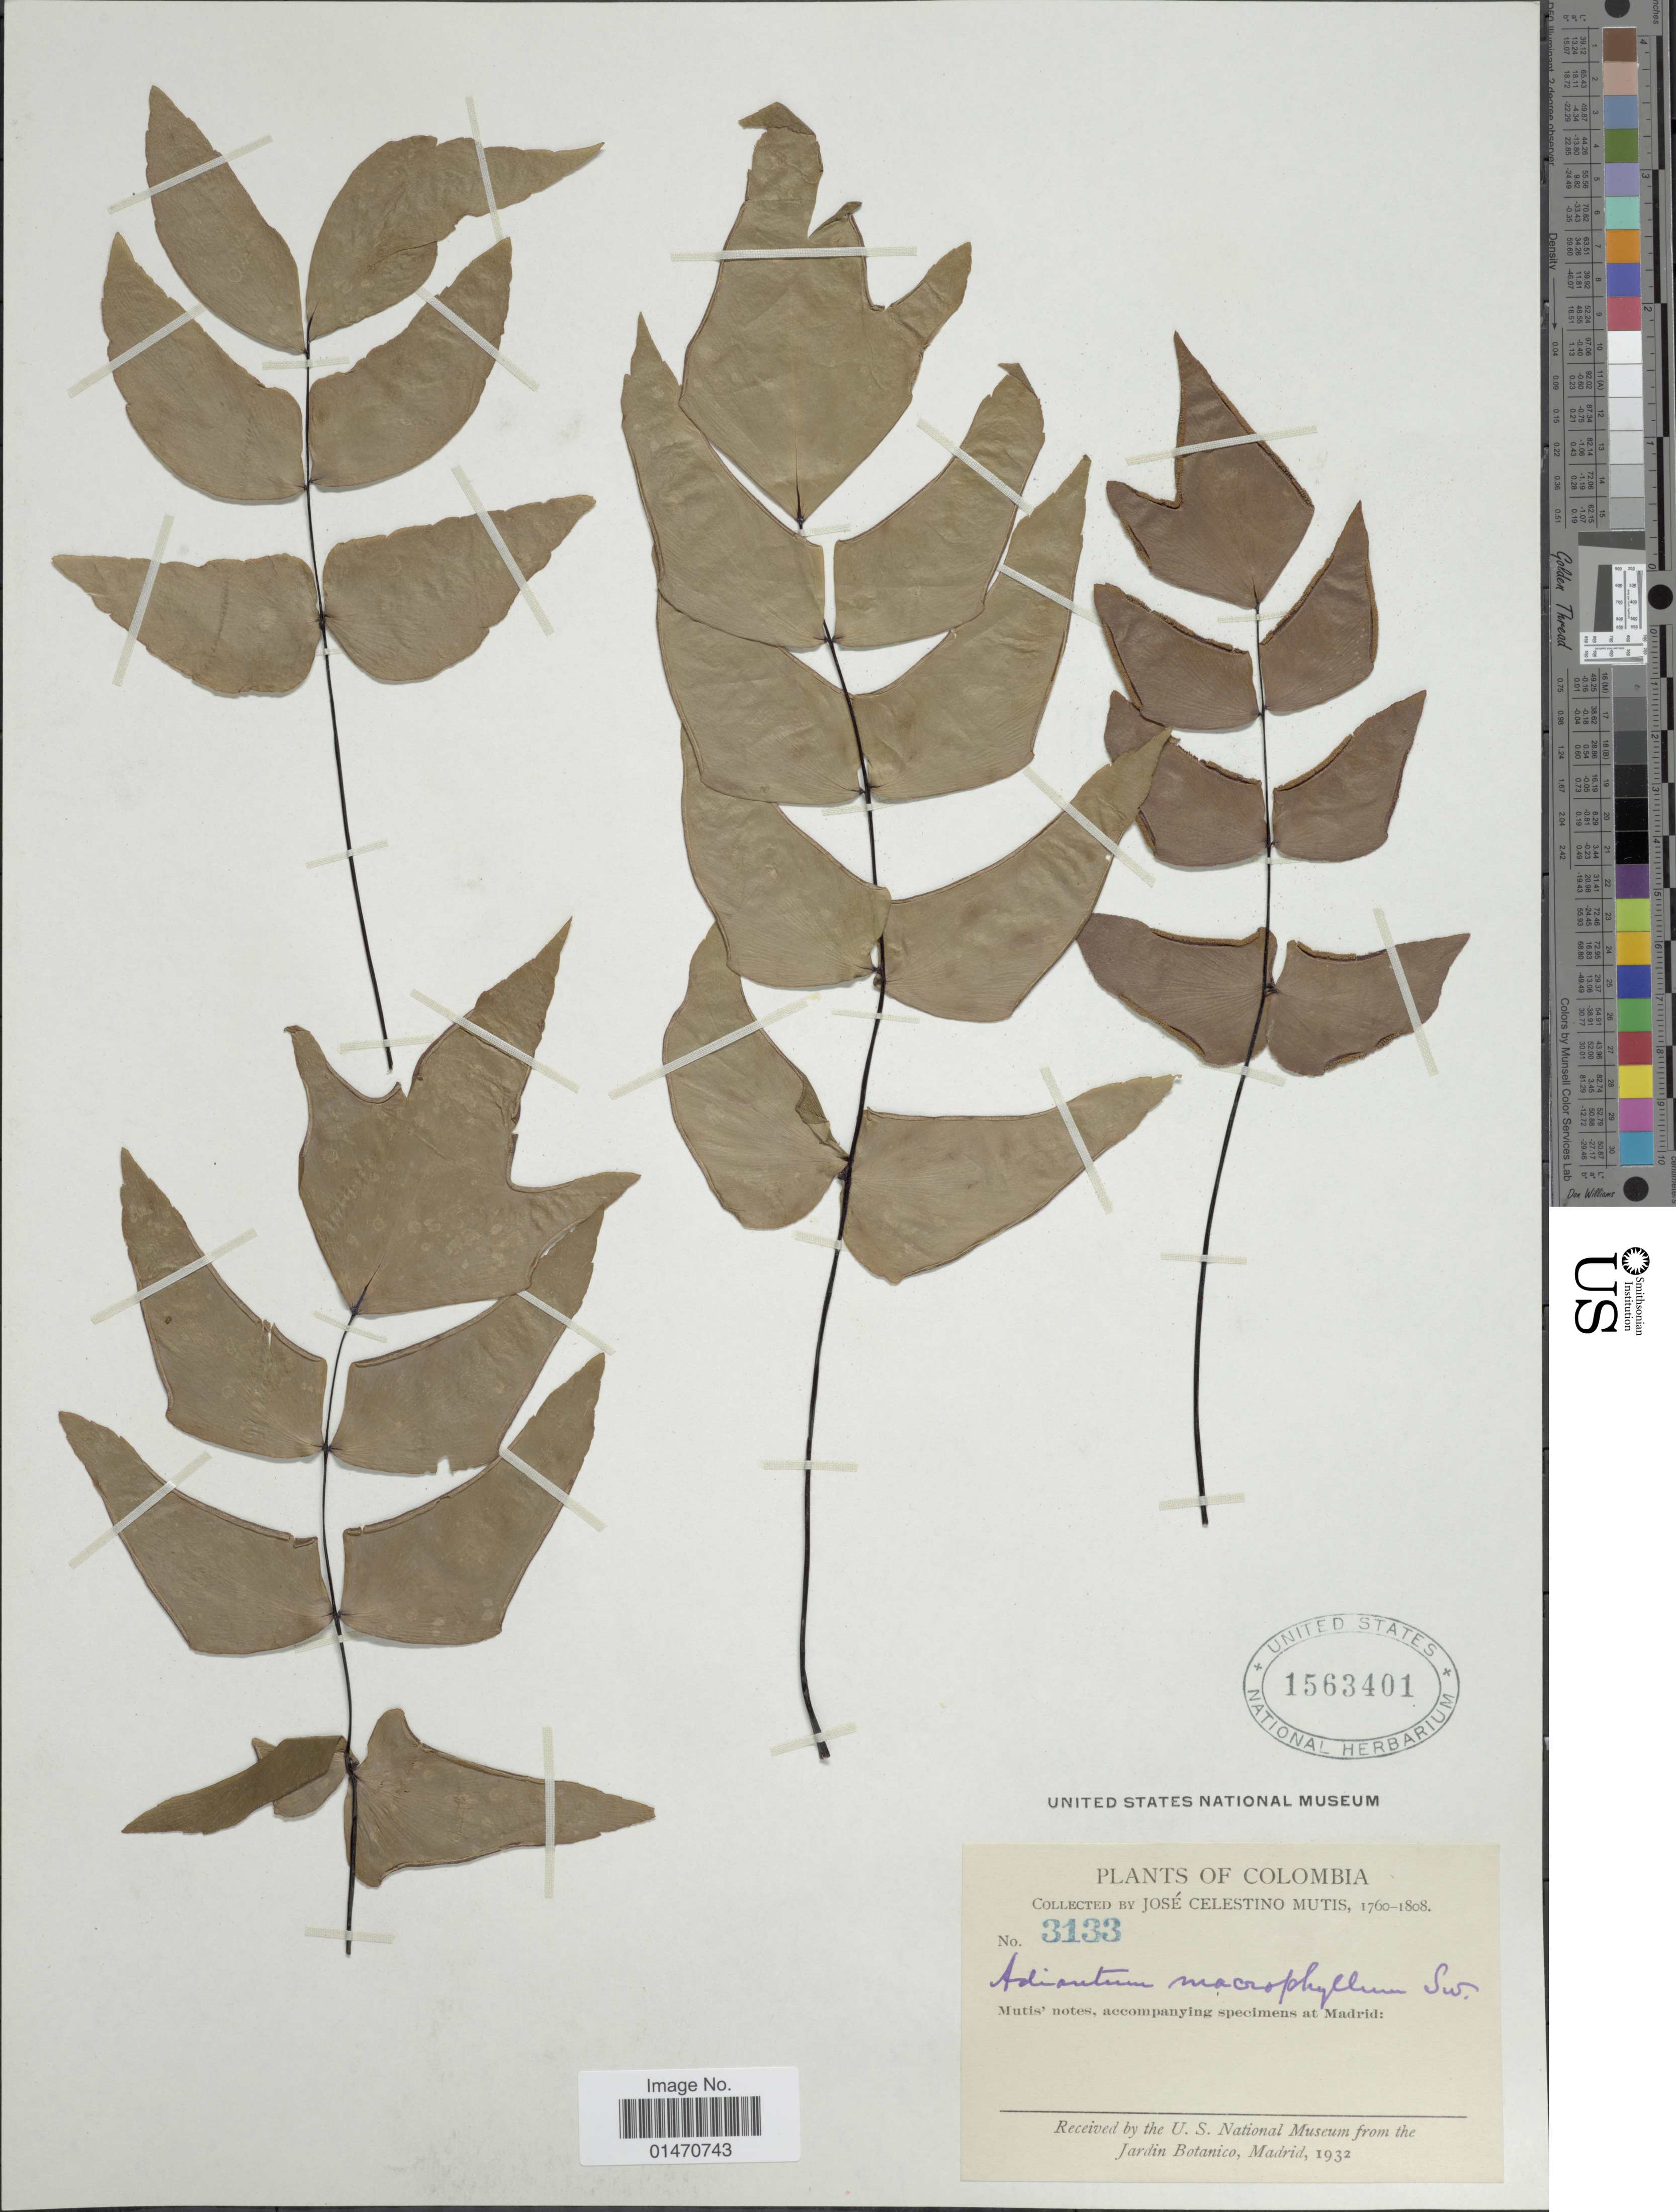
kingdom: Plantae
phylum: Tracheophyta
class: Polypodiopsida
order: Polypodiales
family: Pteridaceae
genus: Adiantum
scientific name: Adiantum macrophyllum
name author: Sw.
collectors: J. C. B. Mutis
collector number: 3133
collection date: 1760/1808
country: Colombia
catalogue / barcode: US 1563401